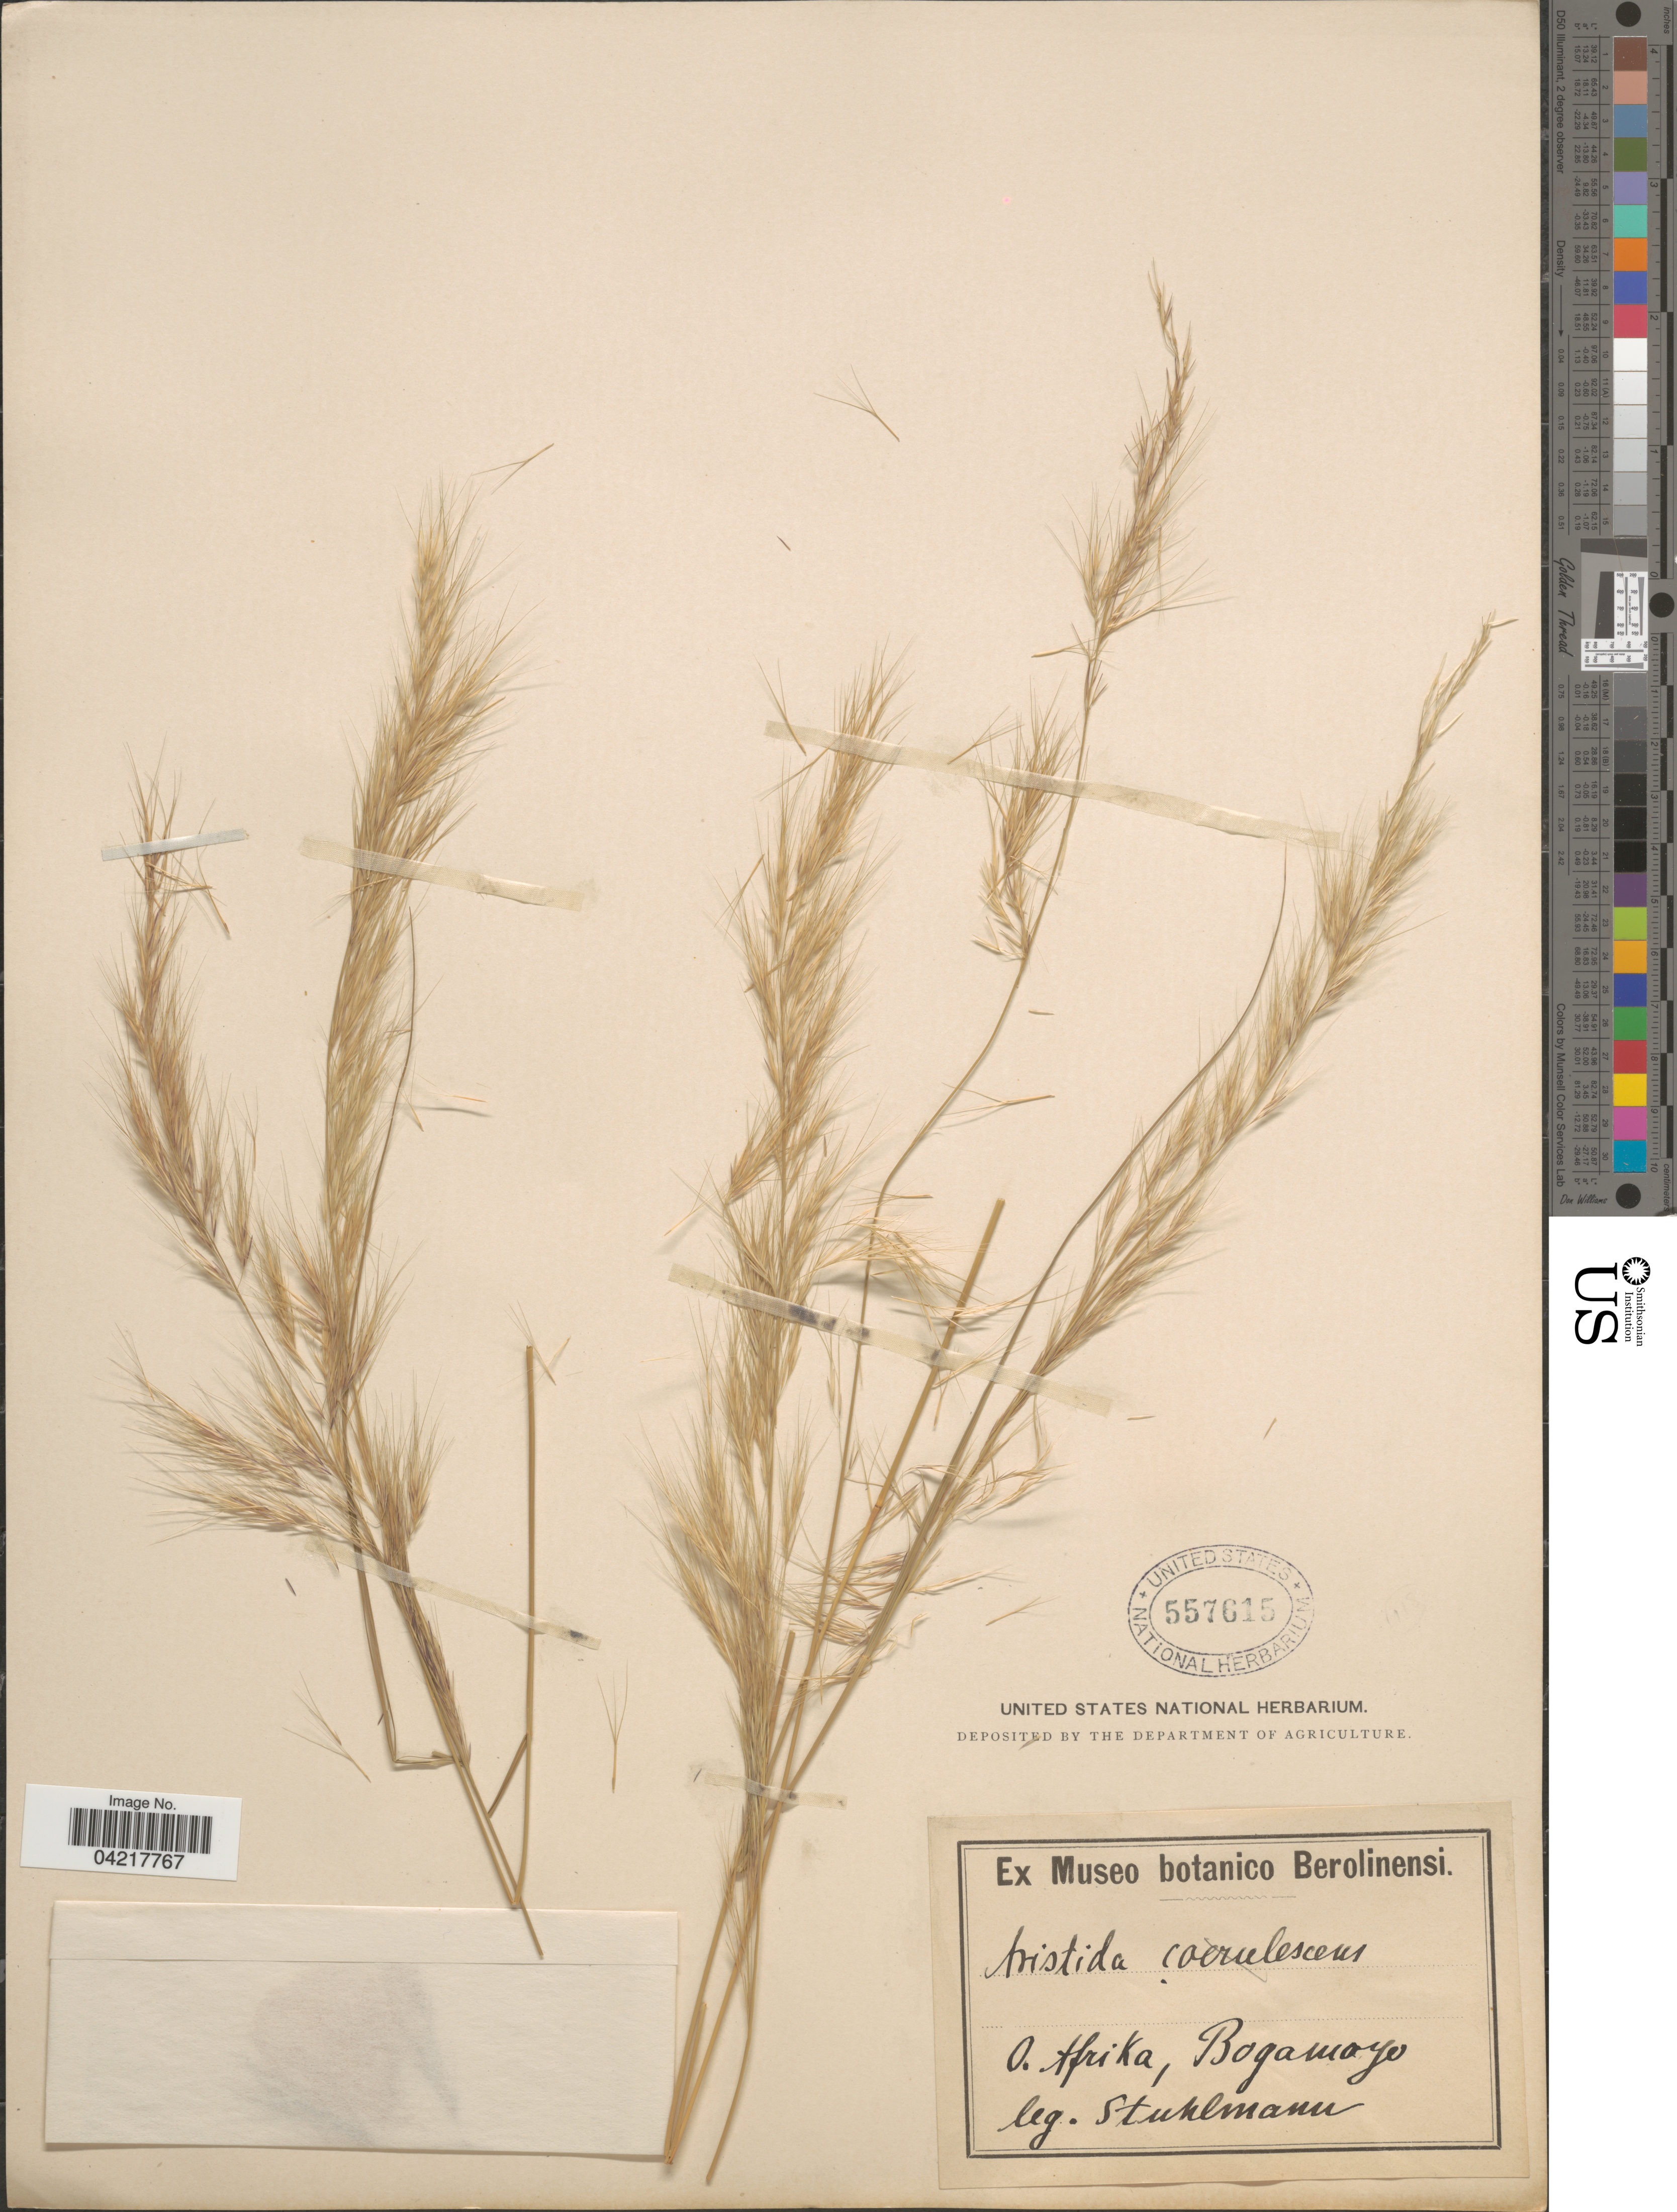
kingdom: Plantae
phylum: Tracheophyta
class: Liliopsida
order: Poales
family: Poaceae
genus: Aristida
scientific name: Aristida stipoides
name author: R. Br.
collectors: -. Stuhlmann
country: Tanzania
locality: O.Afrika, Bogamoya.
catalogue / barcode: US 557615